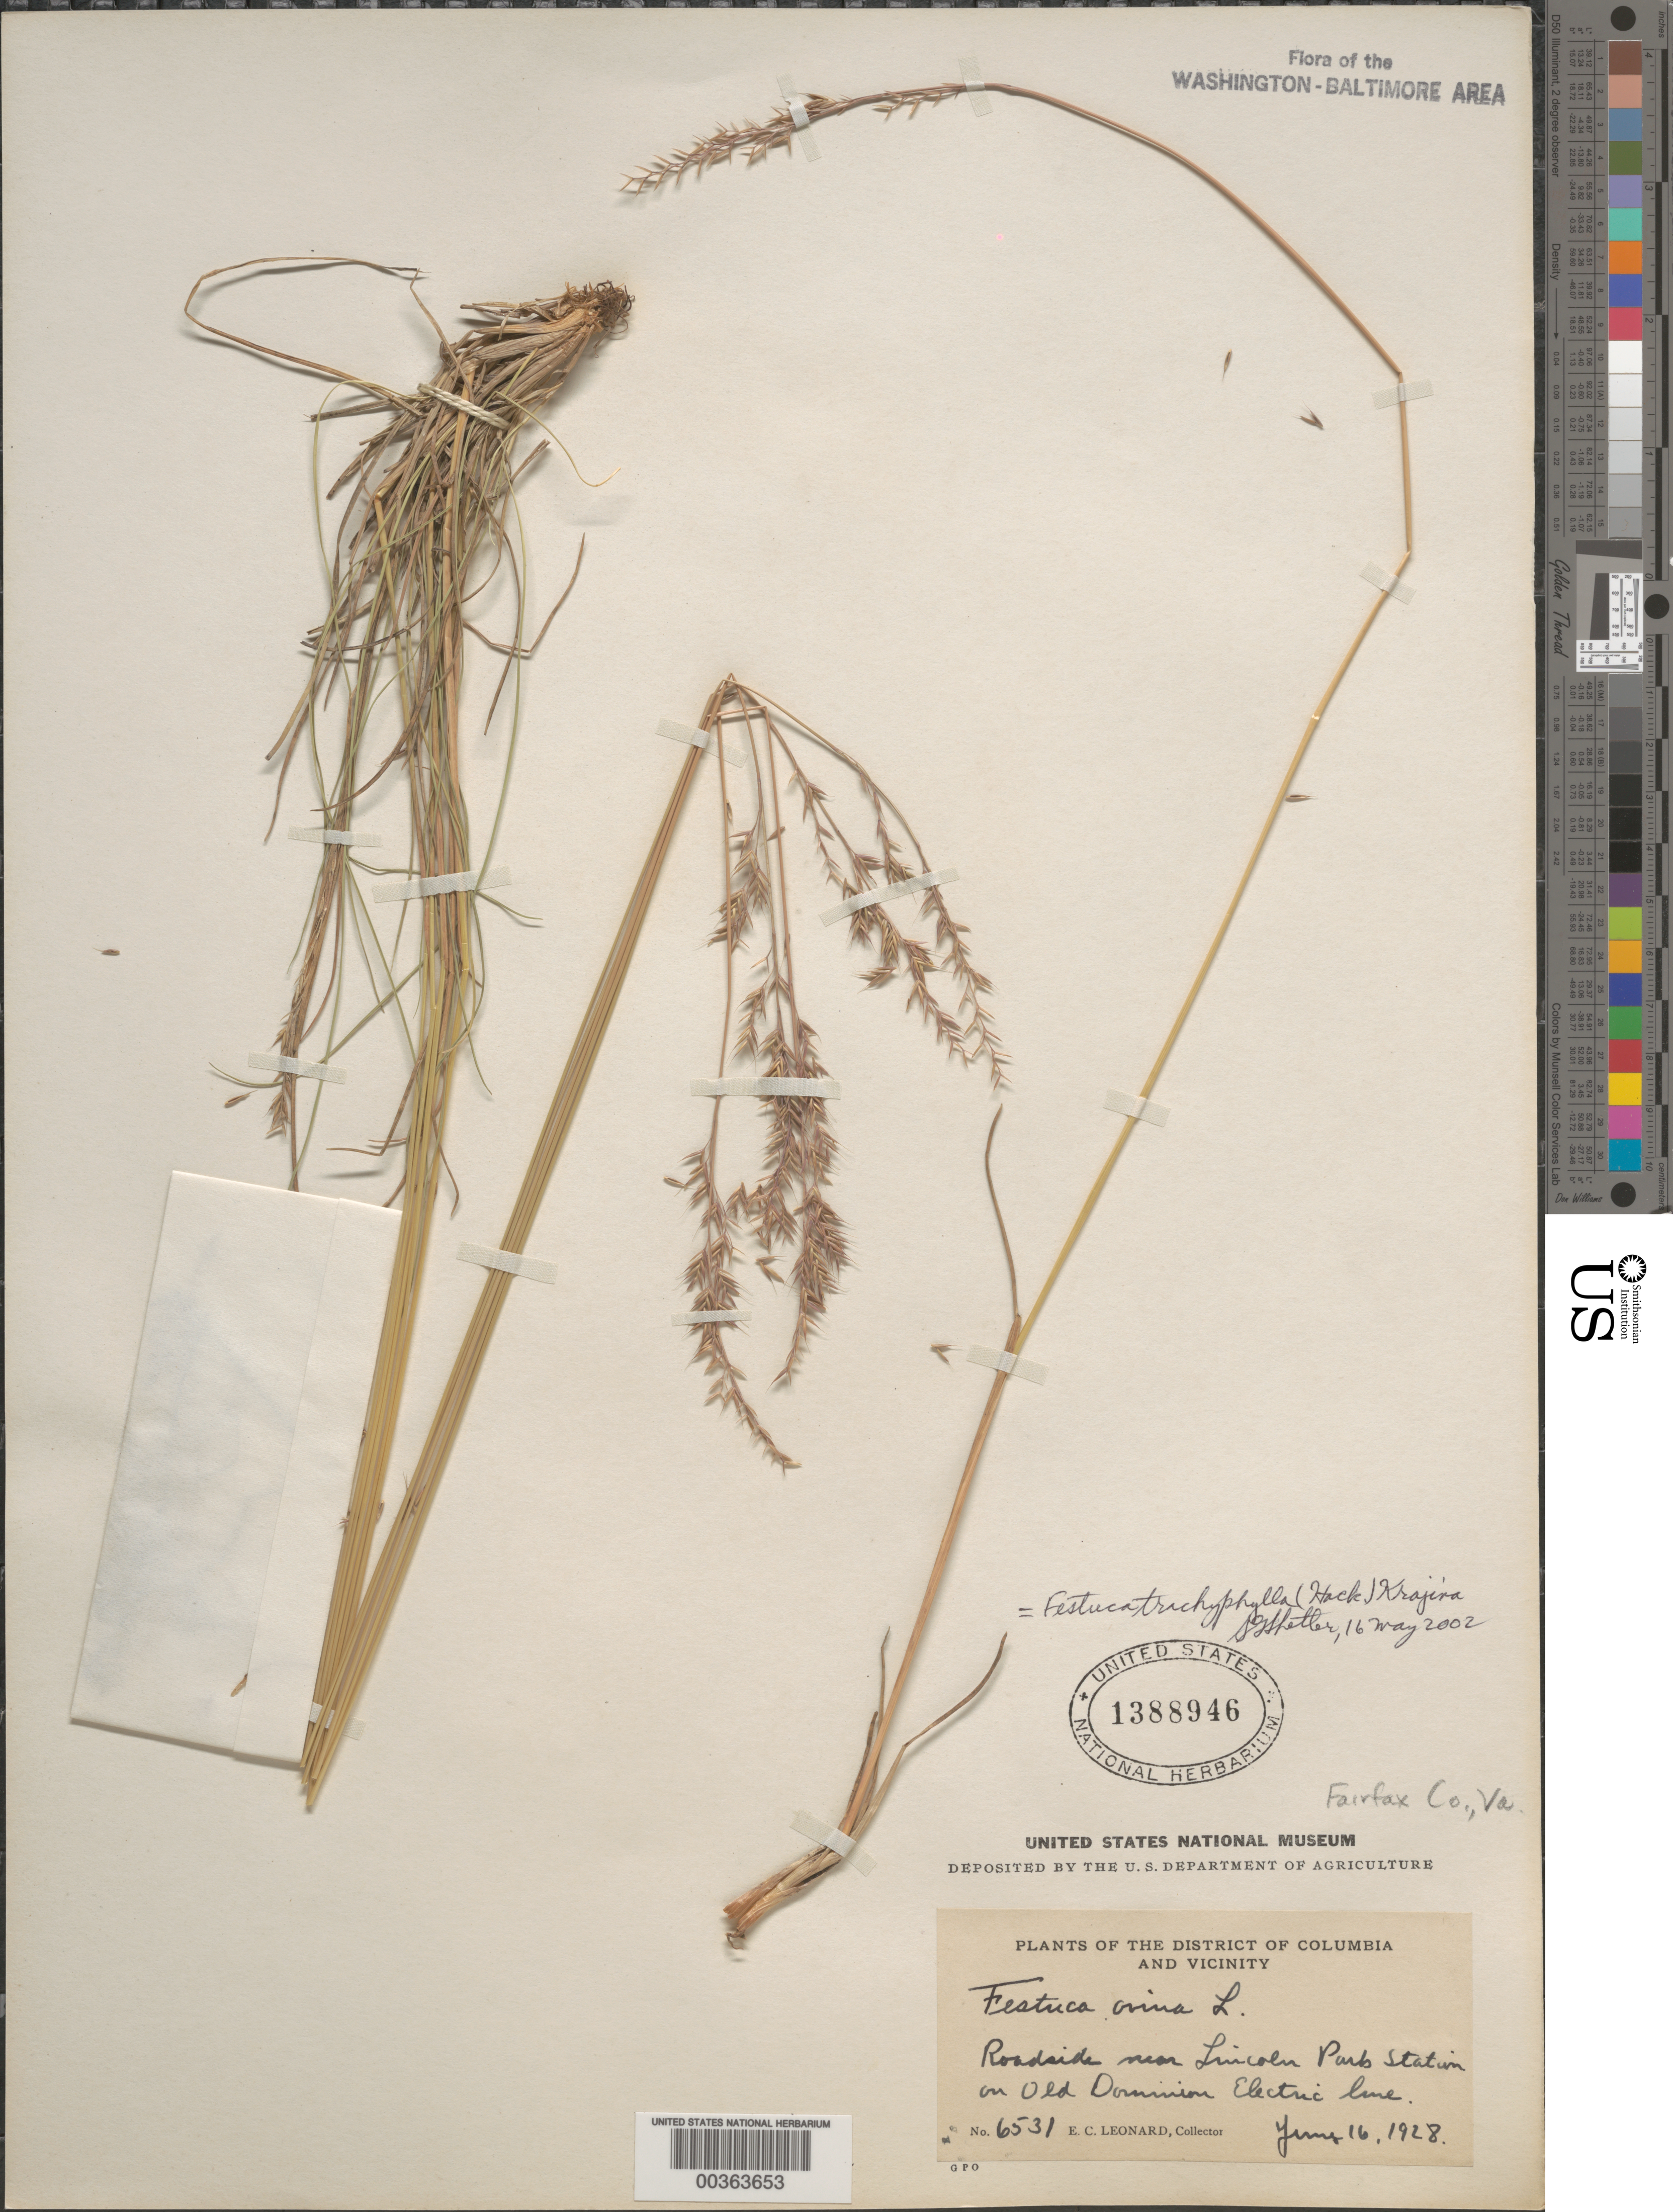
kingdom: Plantae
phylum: Tracheophyta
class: Liliopsida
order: Poales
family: Poaceae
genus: Festuca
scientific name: Festuca trachyphylla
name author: (Hack.) Krajina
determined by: Shetler, Stanwyn G., (US), NMNH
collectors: E. C. Leonard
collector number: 6531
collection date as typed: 16 Jun 1928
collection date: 1928-06-16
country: United States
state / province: District of Columbia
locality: Lincoln Park Station on Old Dominion Electric Line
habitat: Roadside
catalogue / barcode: US 1388946